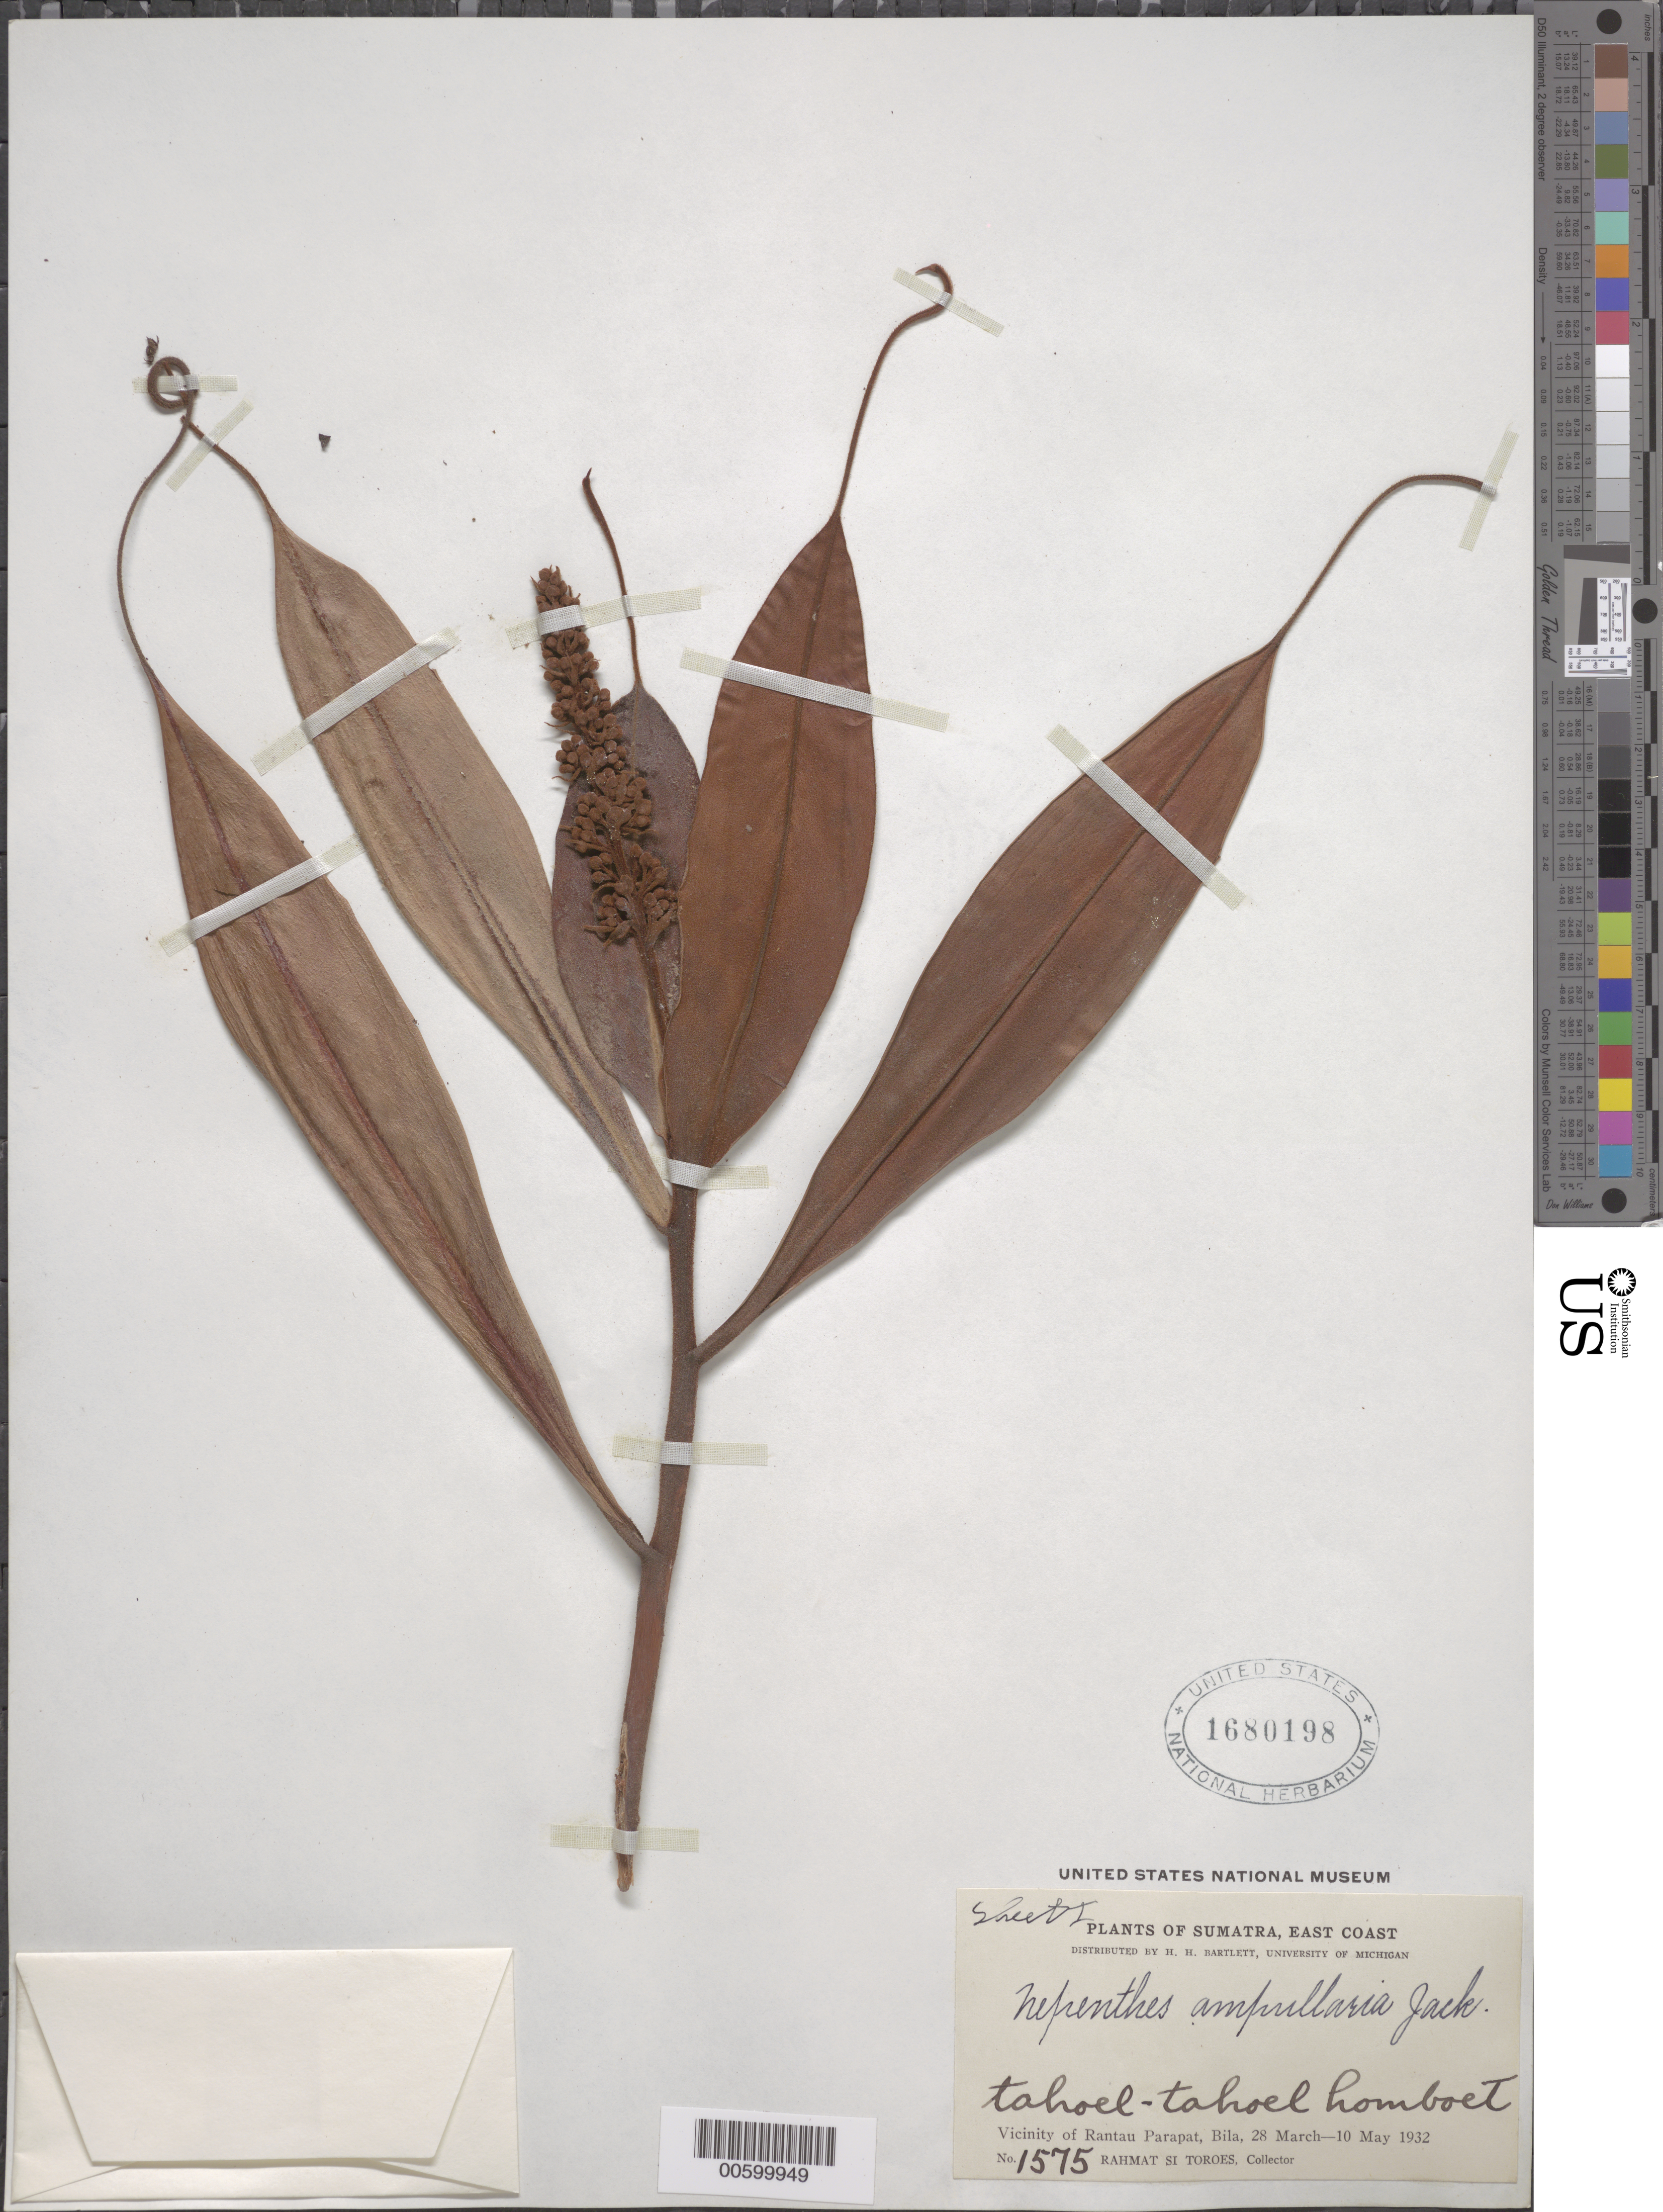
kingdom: Plantae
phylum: Tracheophyta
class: Magnoliopsida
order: Caryophyllales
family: Nepenthaceae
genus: Nepenthes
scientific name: Nepenthes ampullaria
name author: Jack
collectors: Rahmat Si Boeea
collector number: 1575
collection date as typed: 28 May 1932 to 10 May 1932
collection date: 1932-05-10/1932-05-28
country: Indonesia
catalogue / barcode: US 1680198